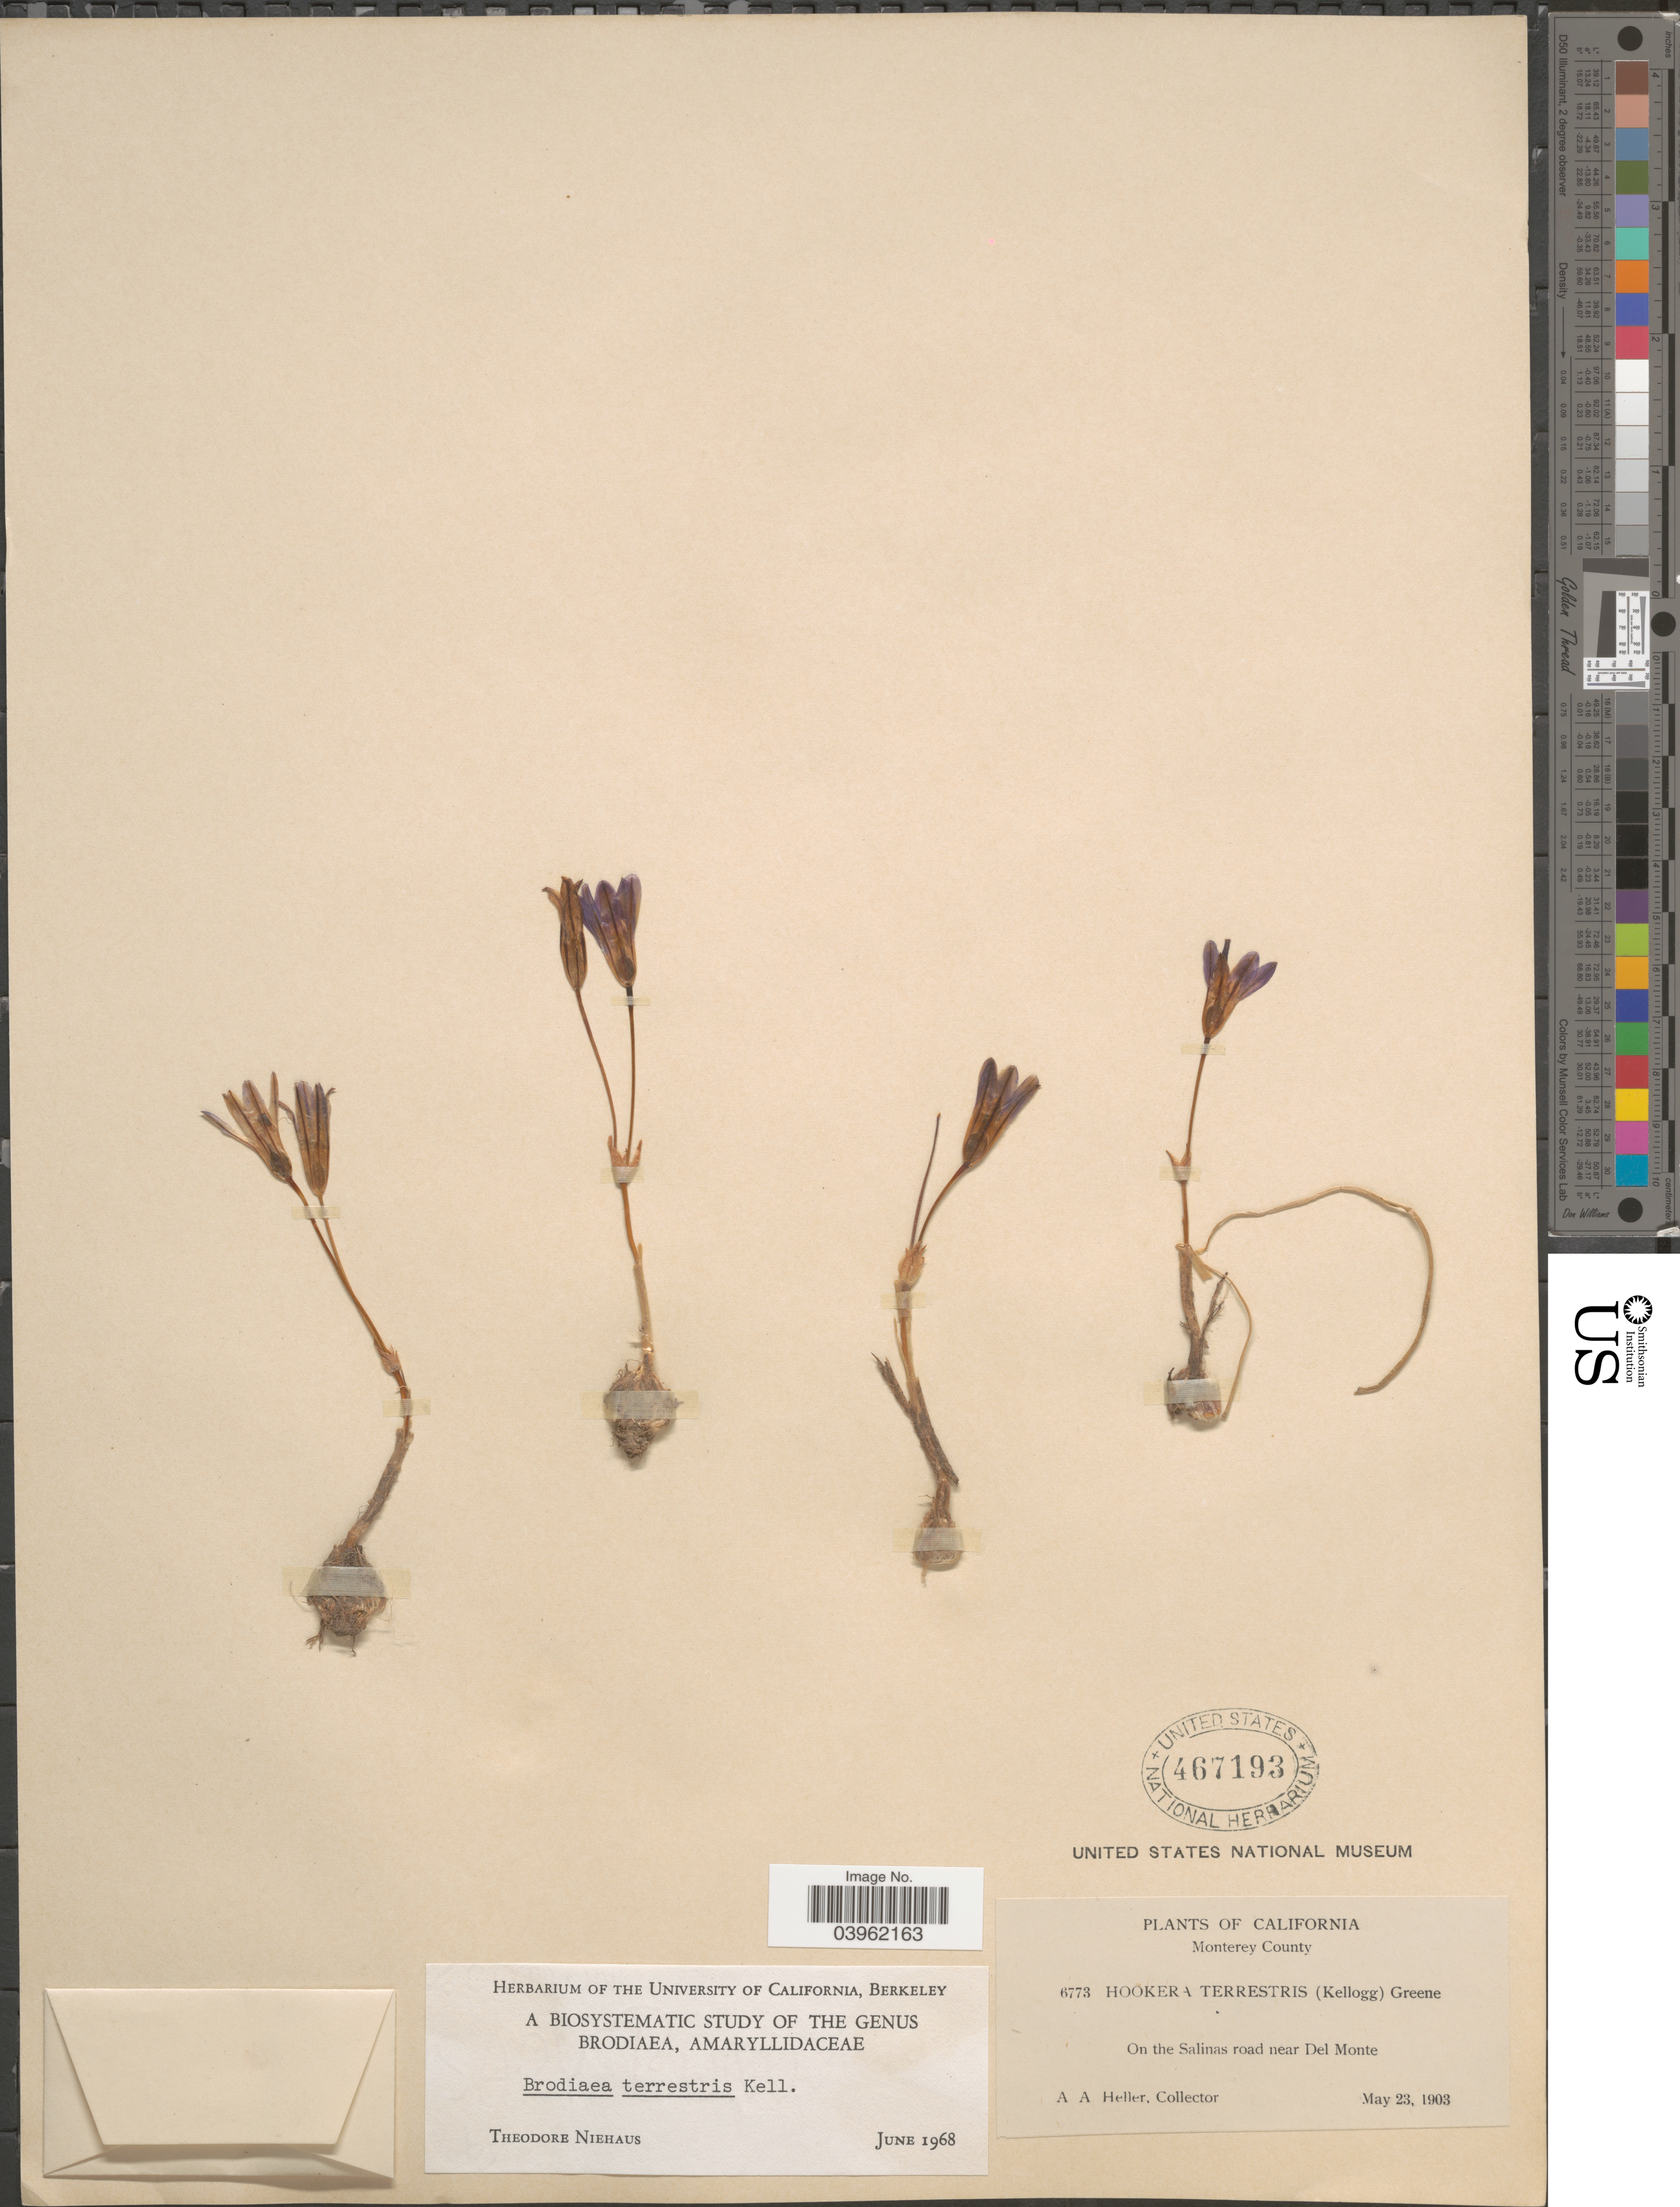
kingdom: Plantae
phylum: Tracheophyta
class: Liliopsida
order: Asparagales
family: Asparagaceae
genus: Brodiaea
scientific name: Brodiaea terrestris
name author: Kellogg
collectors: A. A. Heller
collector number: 6773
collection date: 1903-05-23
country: United States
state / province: California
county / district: Monterey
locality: Monterey County. On the Salinas road near Del Monte.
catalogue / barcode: US 467193